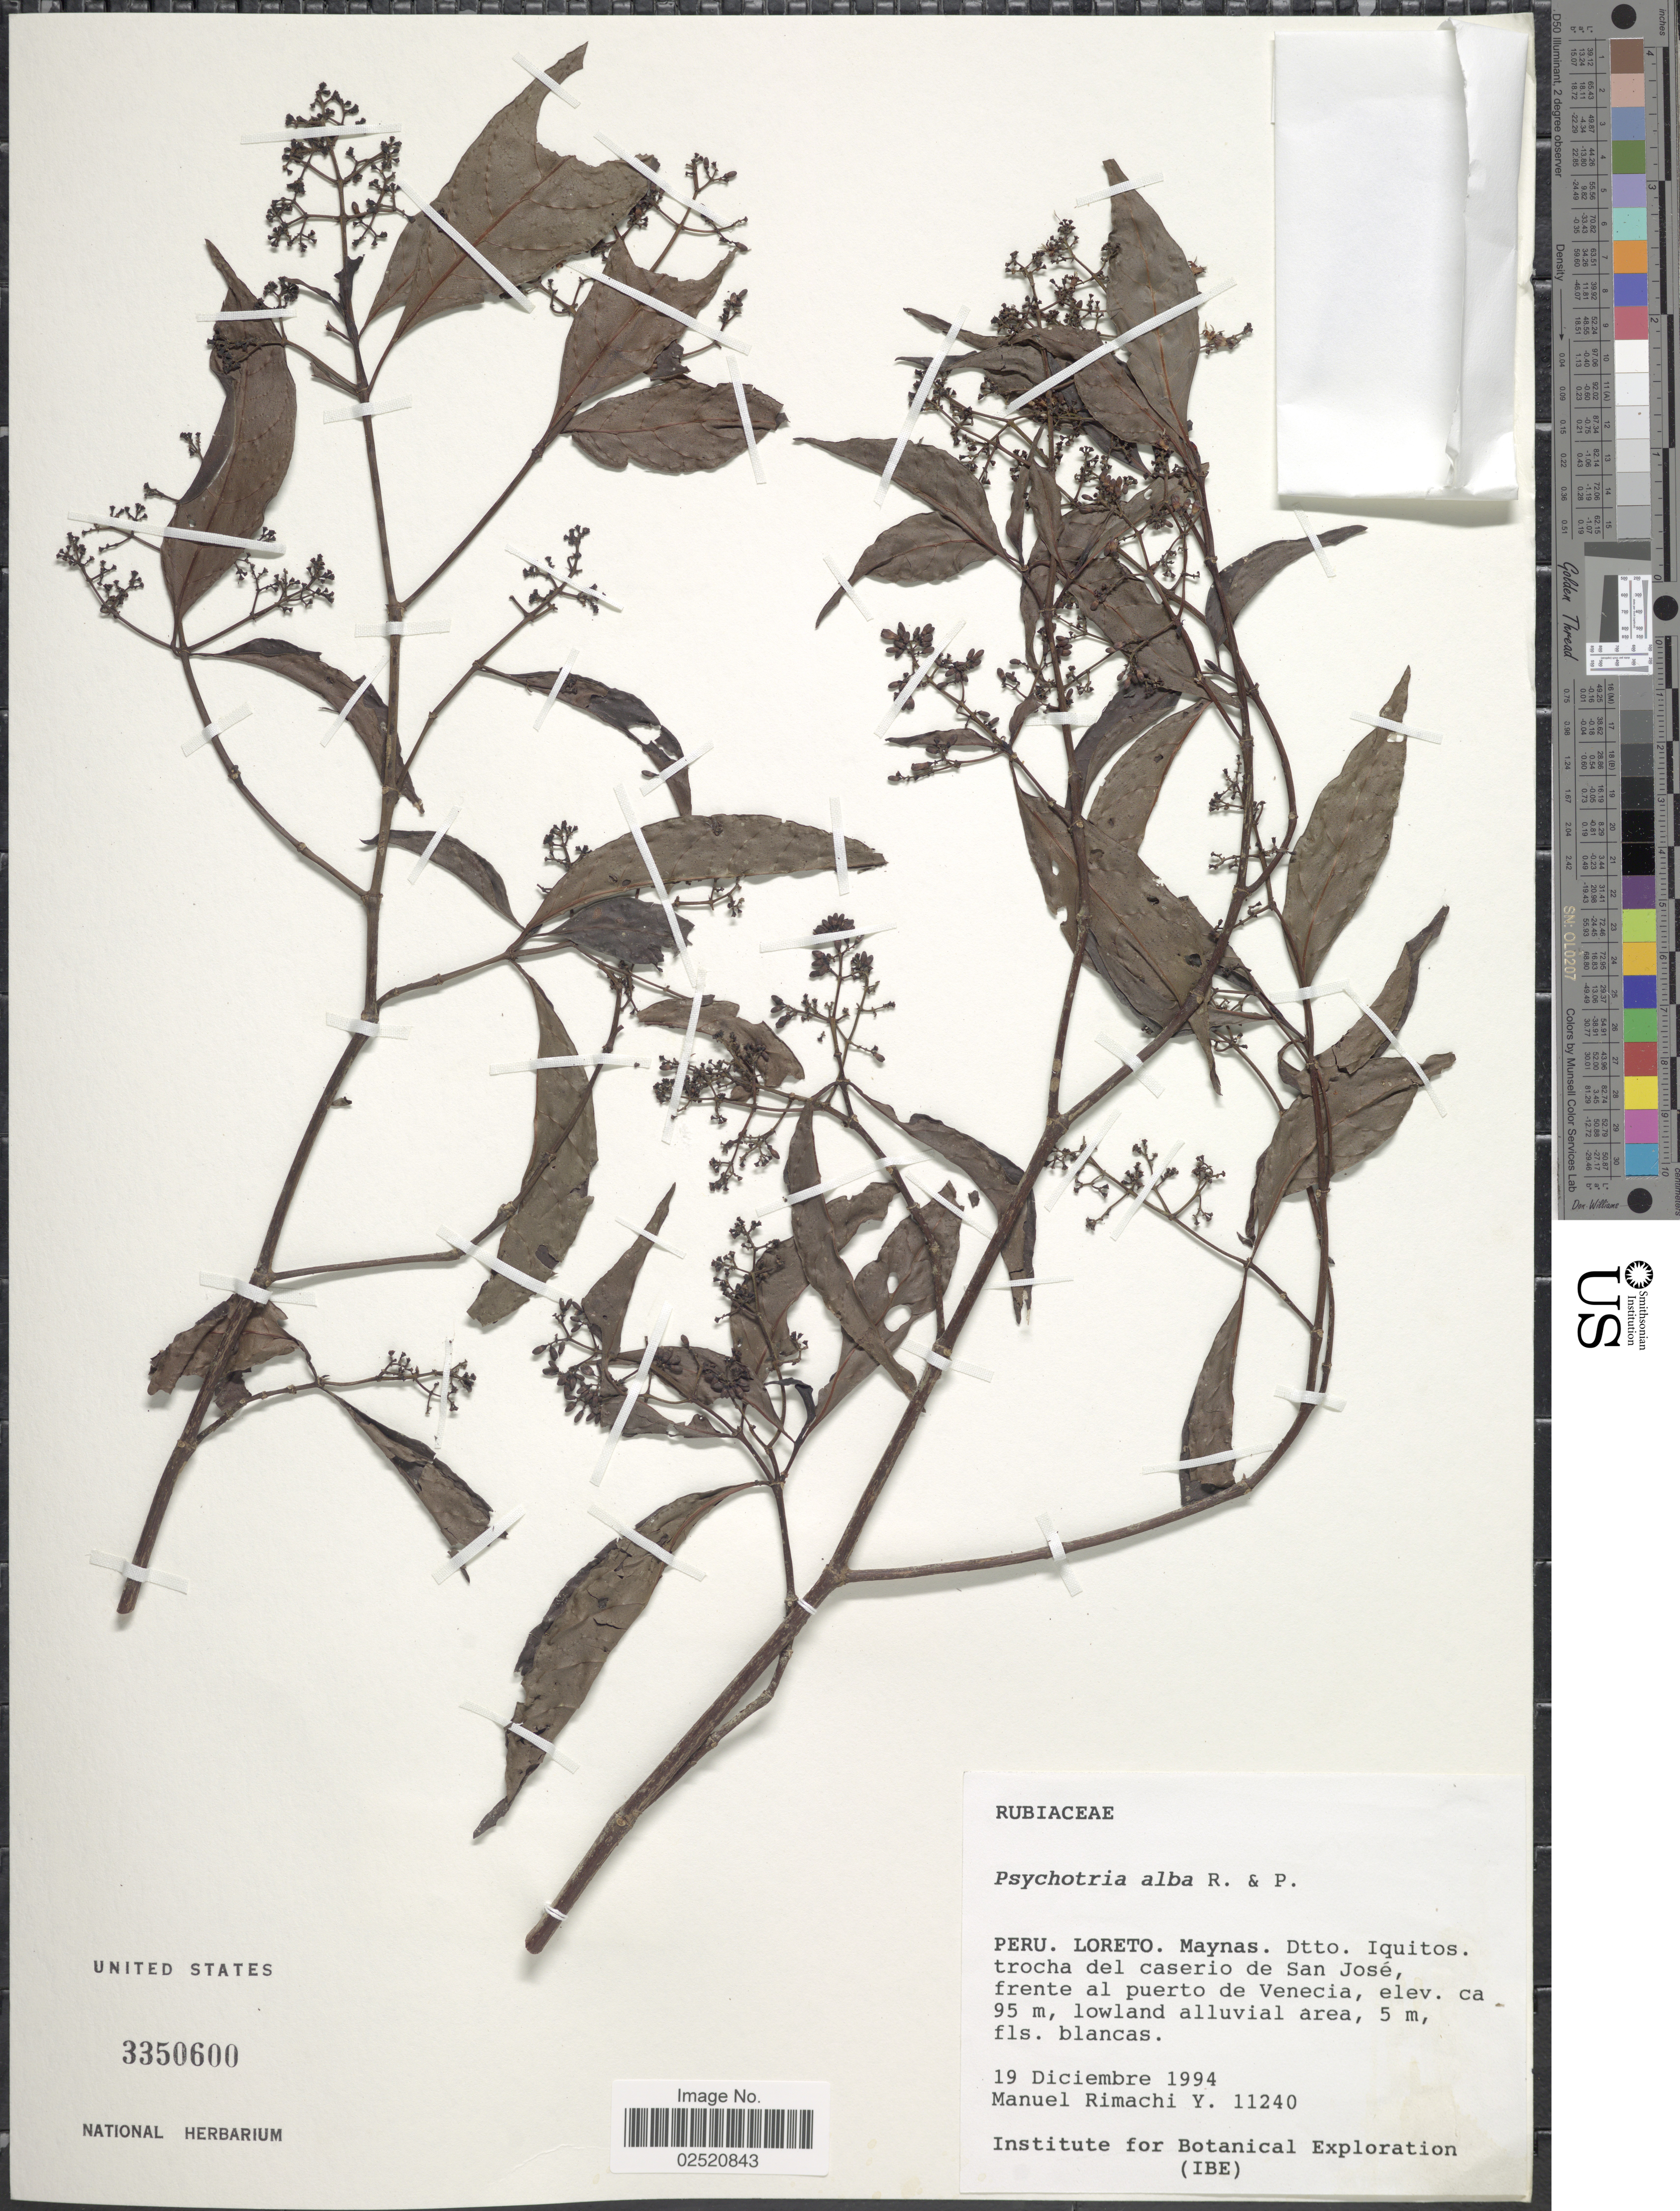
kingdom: Plantae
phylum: Tracheophyta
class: Magnoliopsida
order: Gentianales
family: Rubiaceae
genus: Psychotria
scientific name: Psychotria alba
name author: Ruiz & Pav.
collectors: M. Rimachi Y.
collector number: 11240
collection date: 1994-12-19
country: Peru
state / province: Loreto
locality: Maynas, Dtto, Iquitos, trocha del caserio de San Jose, frente al puerto de Venecia, lowland alluvial area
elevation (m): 95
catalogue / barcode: US 3350600